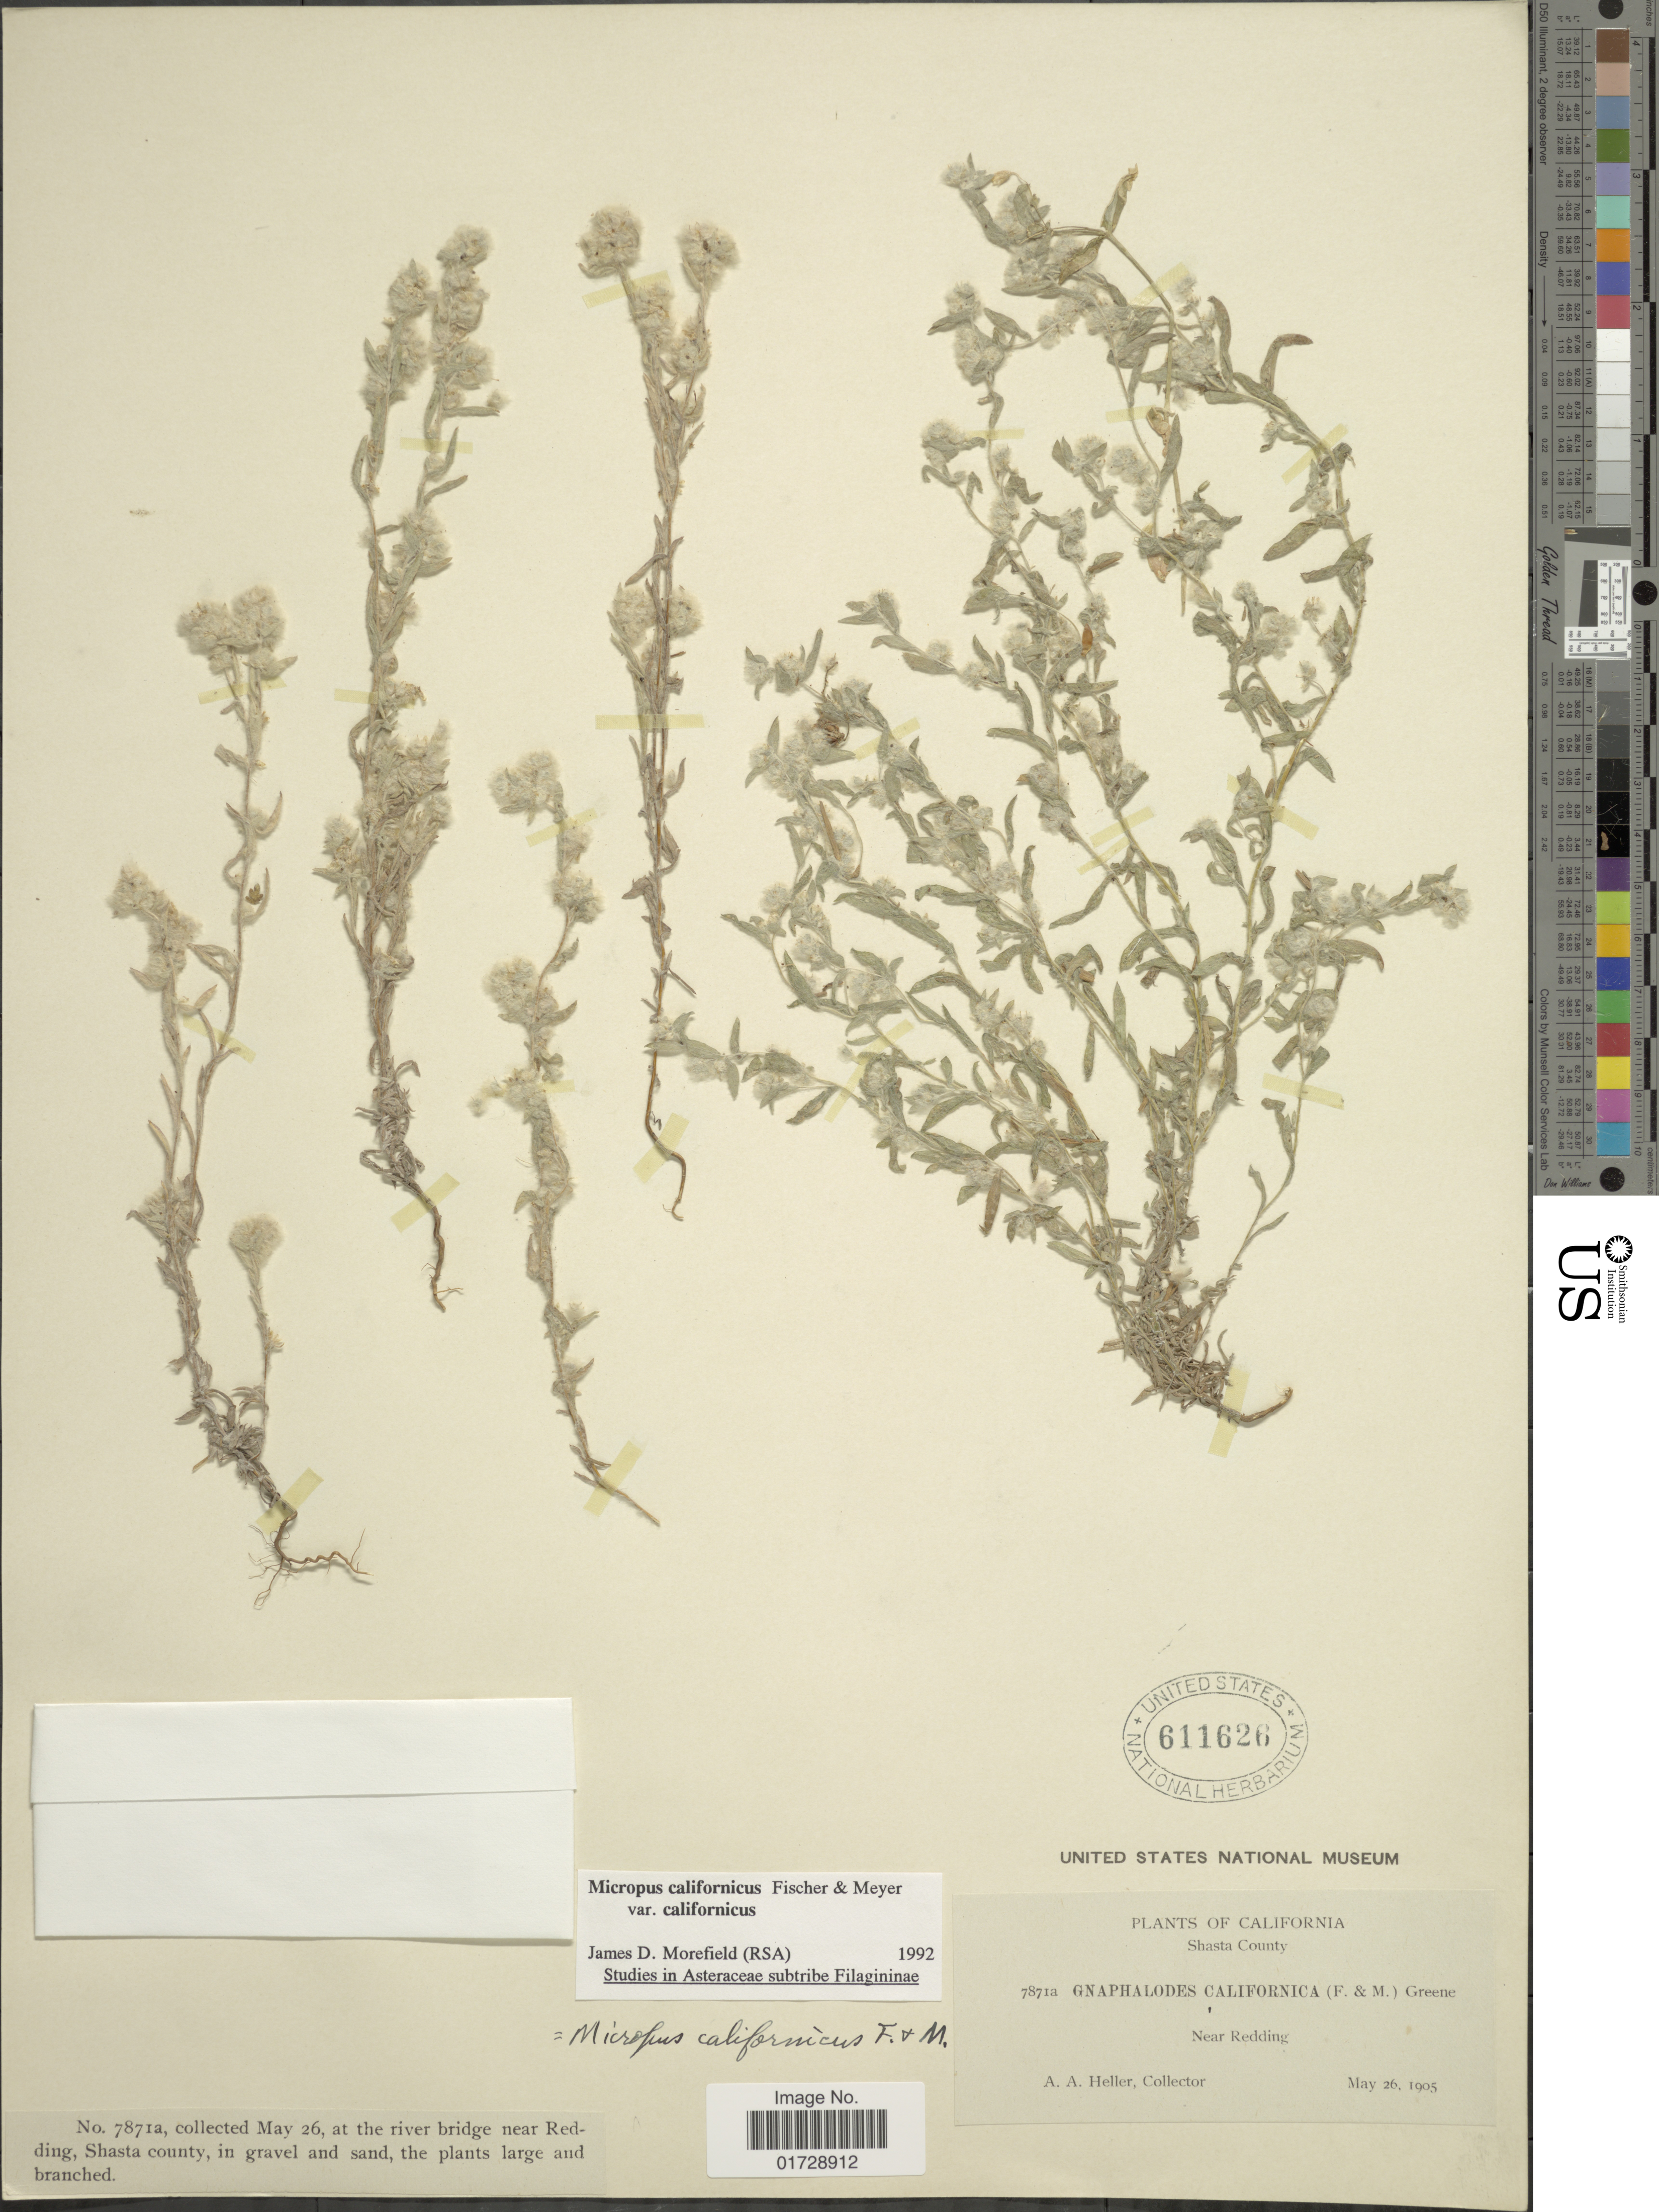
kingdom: Plantae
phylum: Tracheophyta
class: Magnoliopsida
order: Asterales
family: Asteraceae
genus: Micropus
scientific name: Micropus californicus var. californicus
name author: Fisch. & C.A. Mey.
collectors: A. A. Heller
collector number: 7871a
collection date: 1905-05-26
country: United States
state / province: California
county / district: Shasta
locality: Shasta County, Near Redding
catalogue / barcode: US 611626